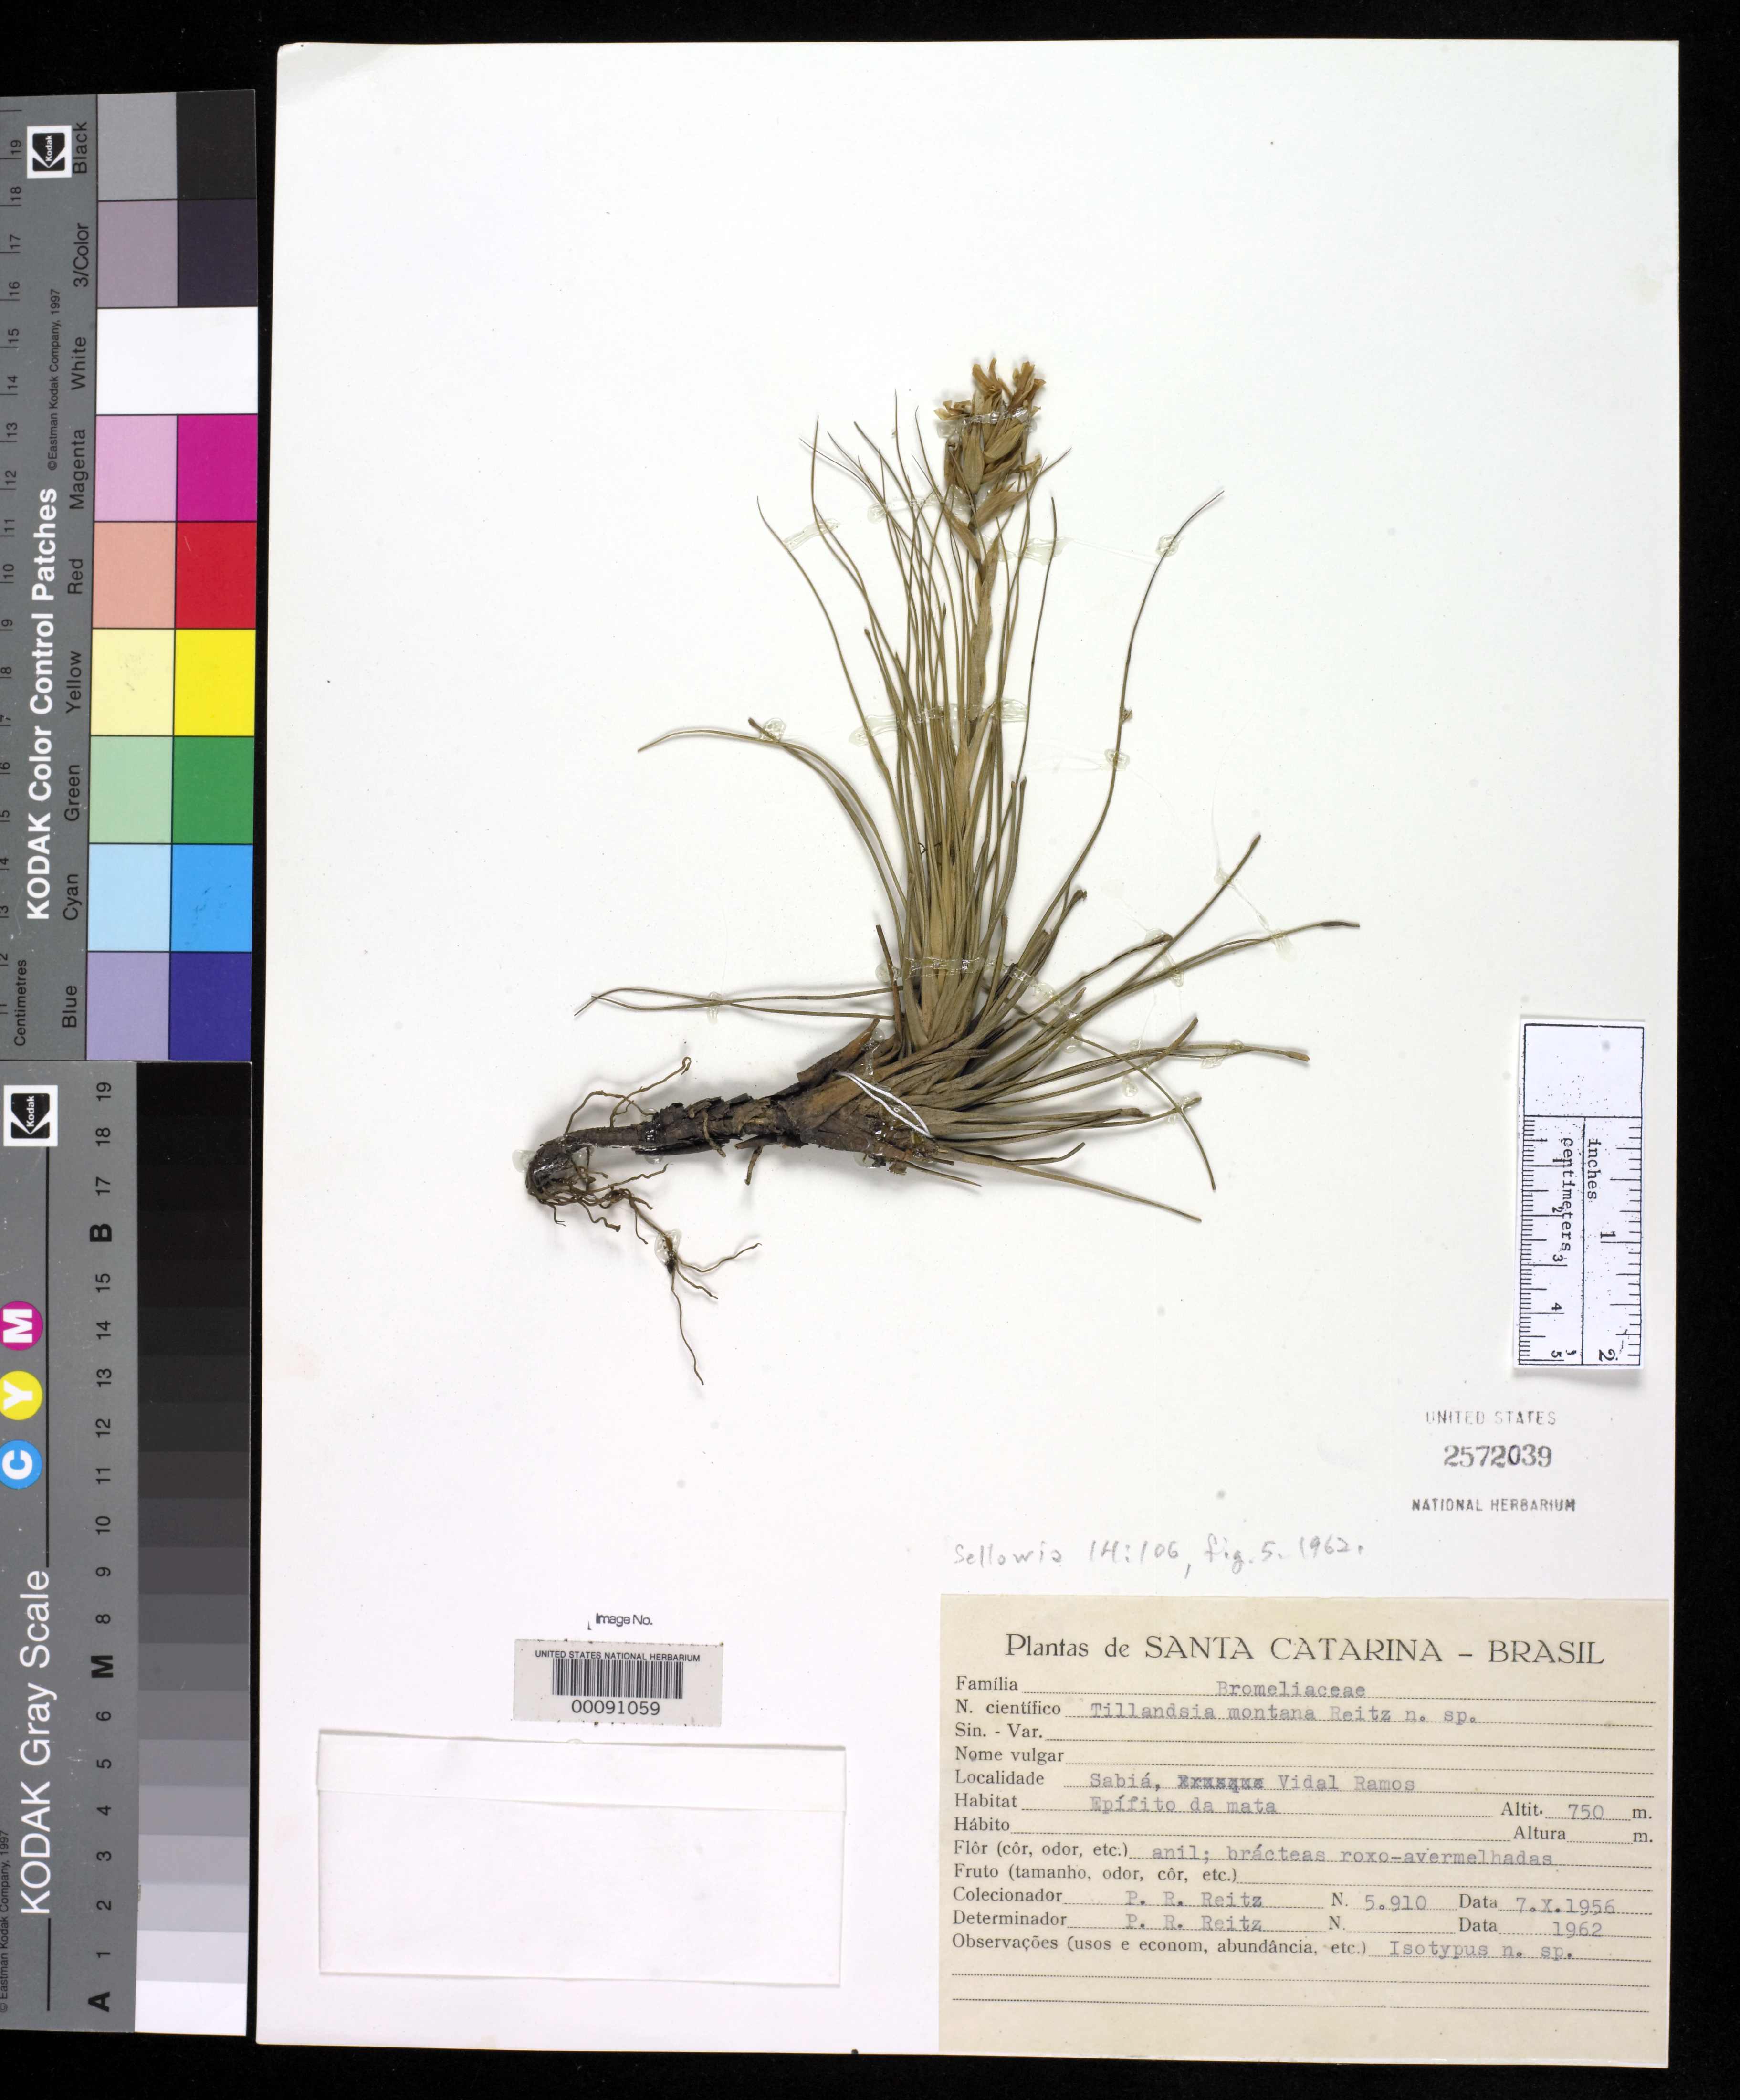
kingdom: Plantae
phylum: Tracheophyta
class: Liliopsida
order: Poales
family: Bromeliaceae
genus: Tillandsia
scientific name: Tillandsia montana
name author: Reitz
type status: Isotype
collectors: R. Reitz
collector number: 5910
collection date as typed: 07 Oct 1956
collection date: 1956-10-07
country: Brazil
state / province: Santa Catarina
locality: Sabia, Vidal Ramos.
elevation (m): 750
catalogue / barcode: US 2572039